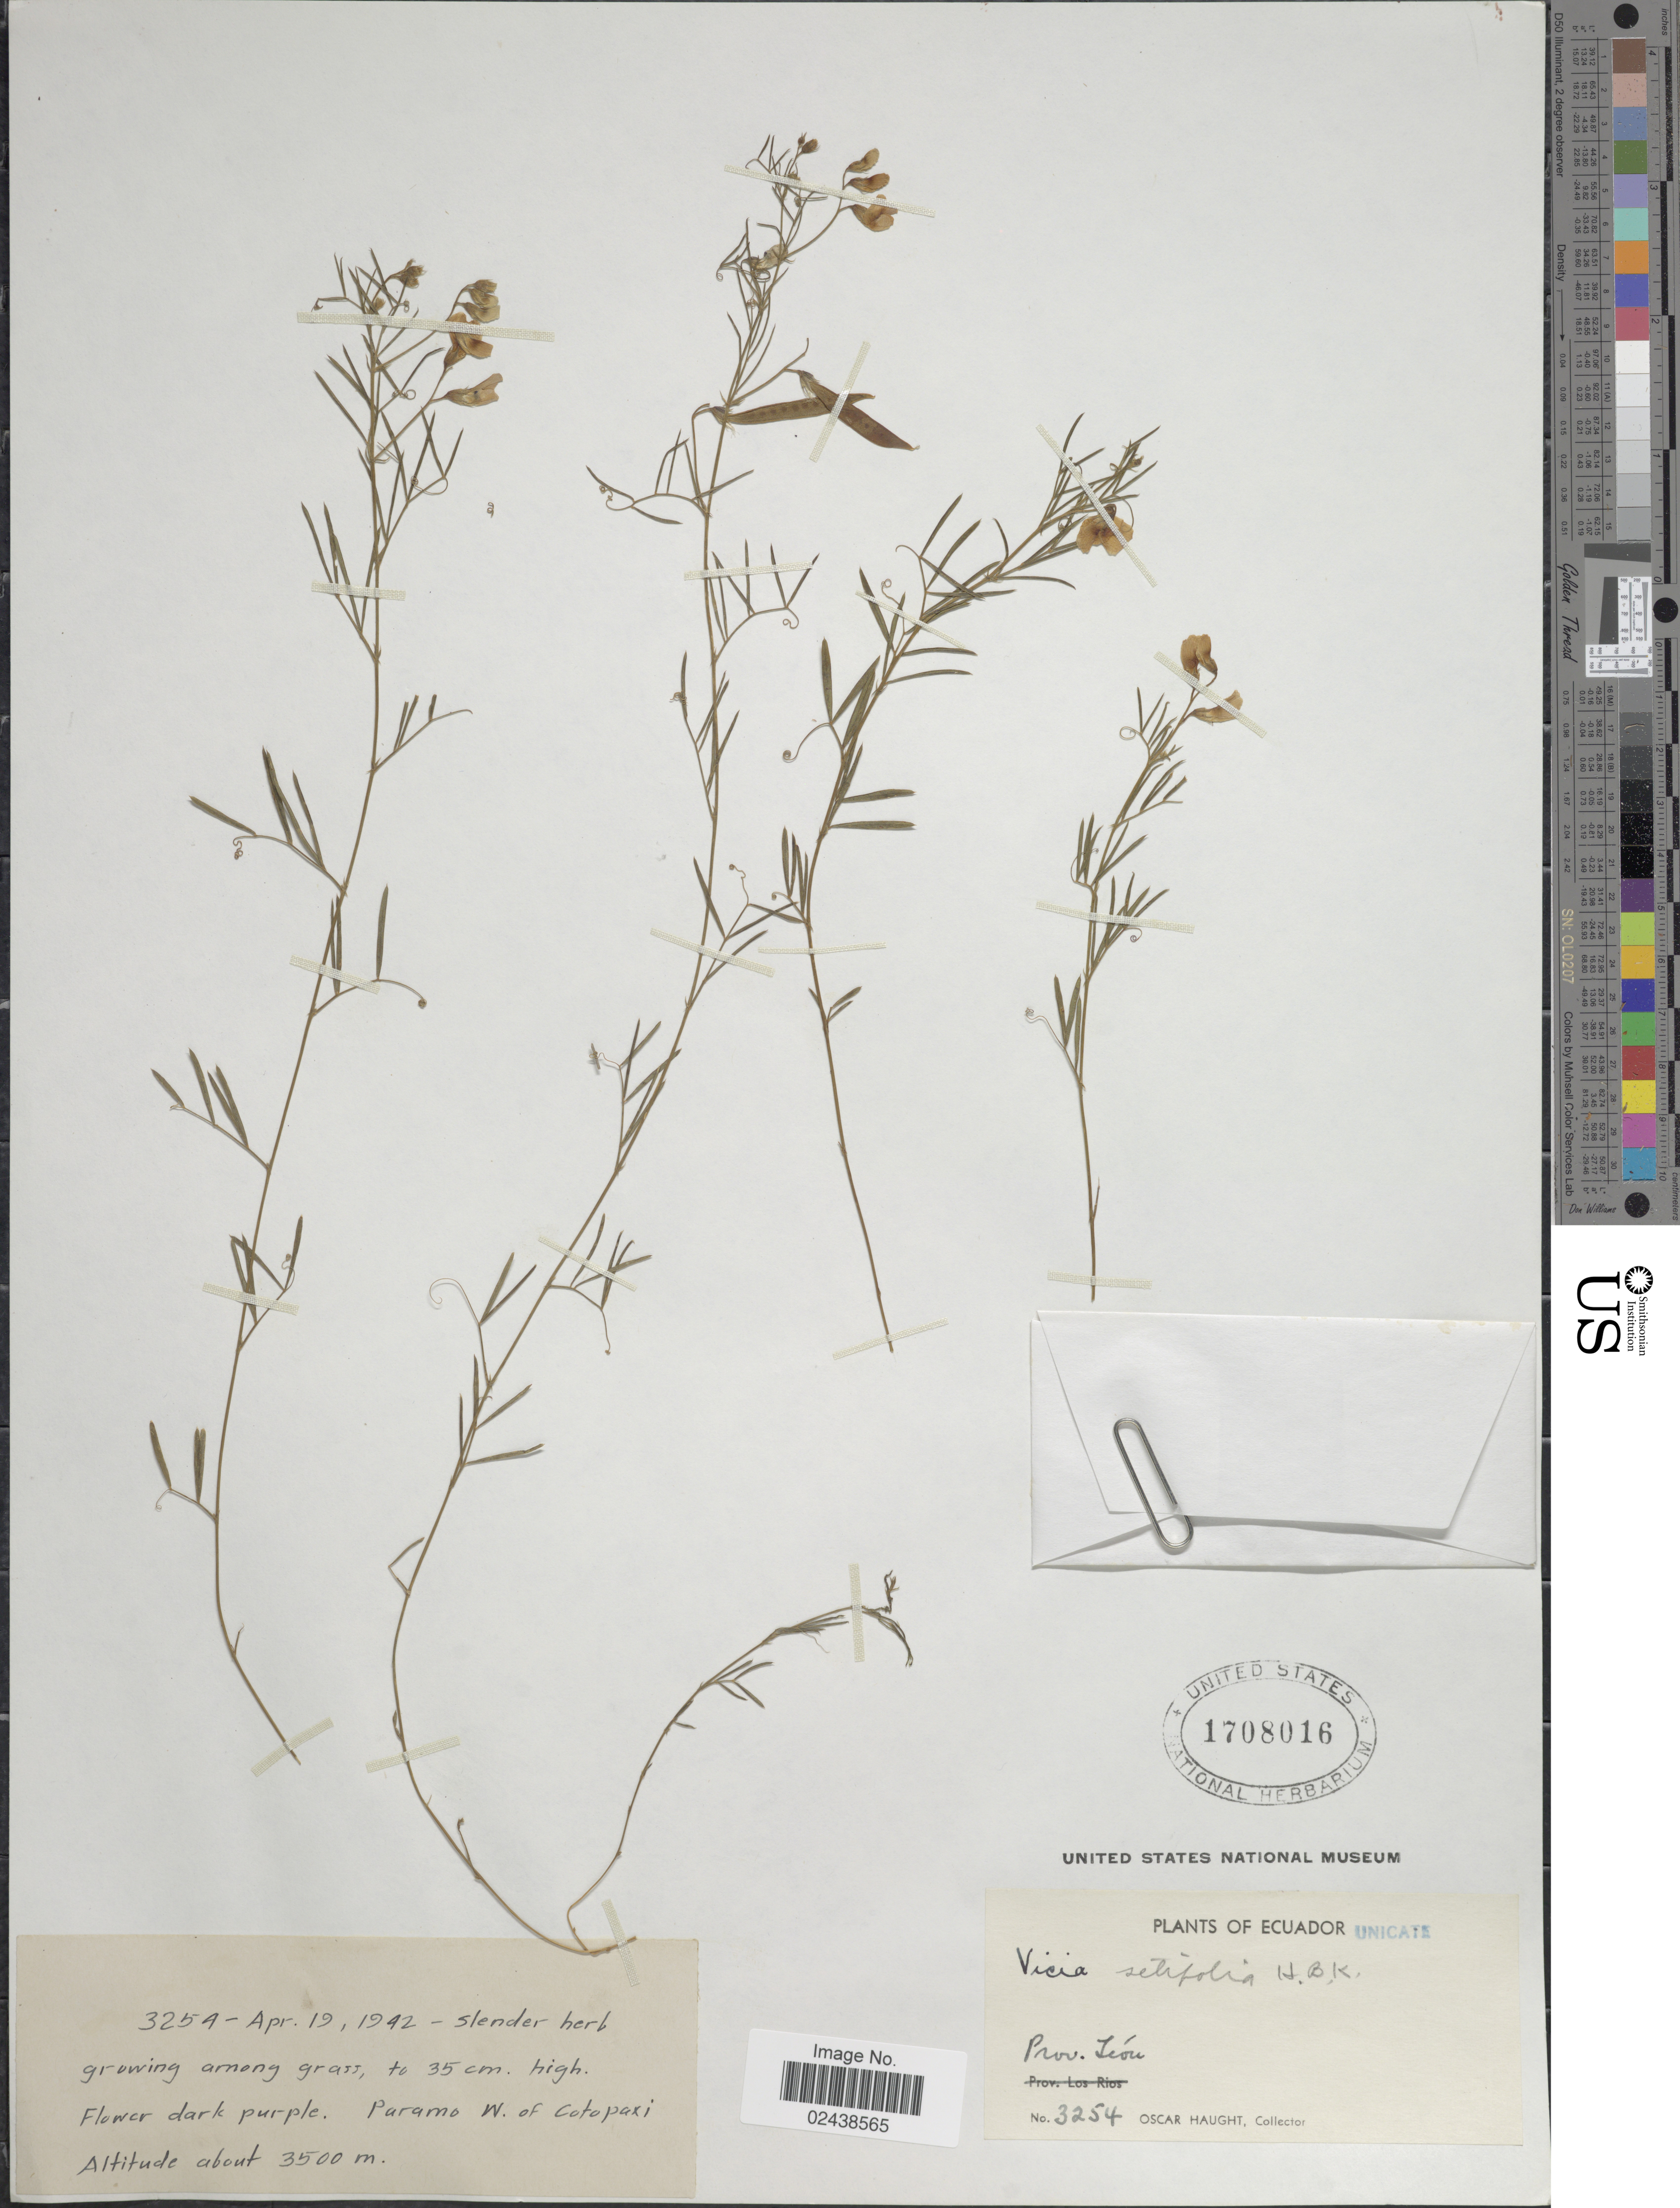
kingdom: Plantae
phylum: Tracheophyta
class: Magnoliopsida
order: Fabales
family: Fabaceae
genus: Vicia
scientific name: Vicia andicola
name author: Kunth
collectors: O. Haught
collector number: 3254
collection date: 1942-04-19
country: Ecuador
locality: Prov. Leon. Paramo W. of Cotopaxi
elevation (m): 3500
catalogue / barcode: US 1708016